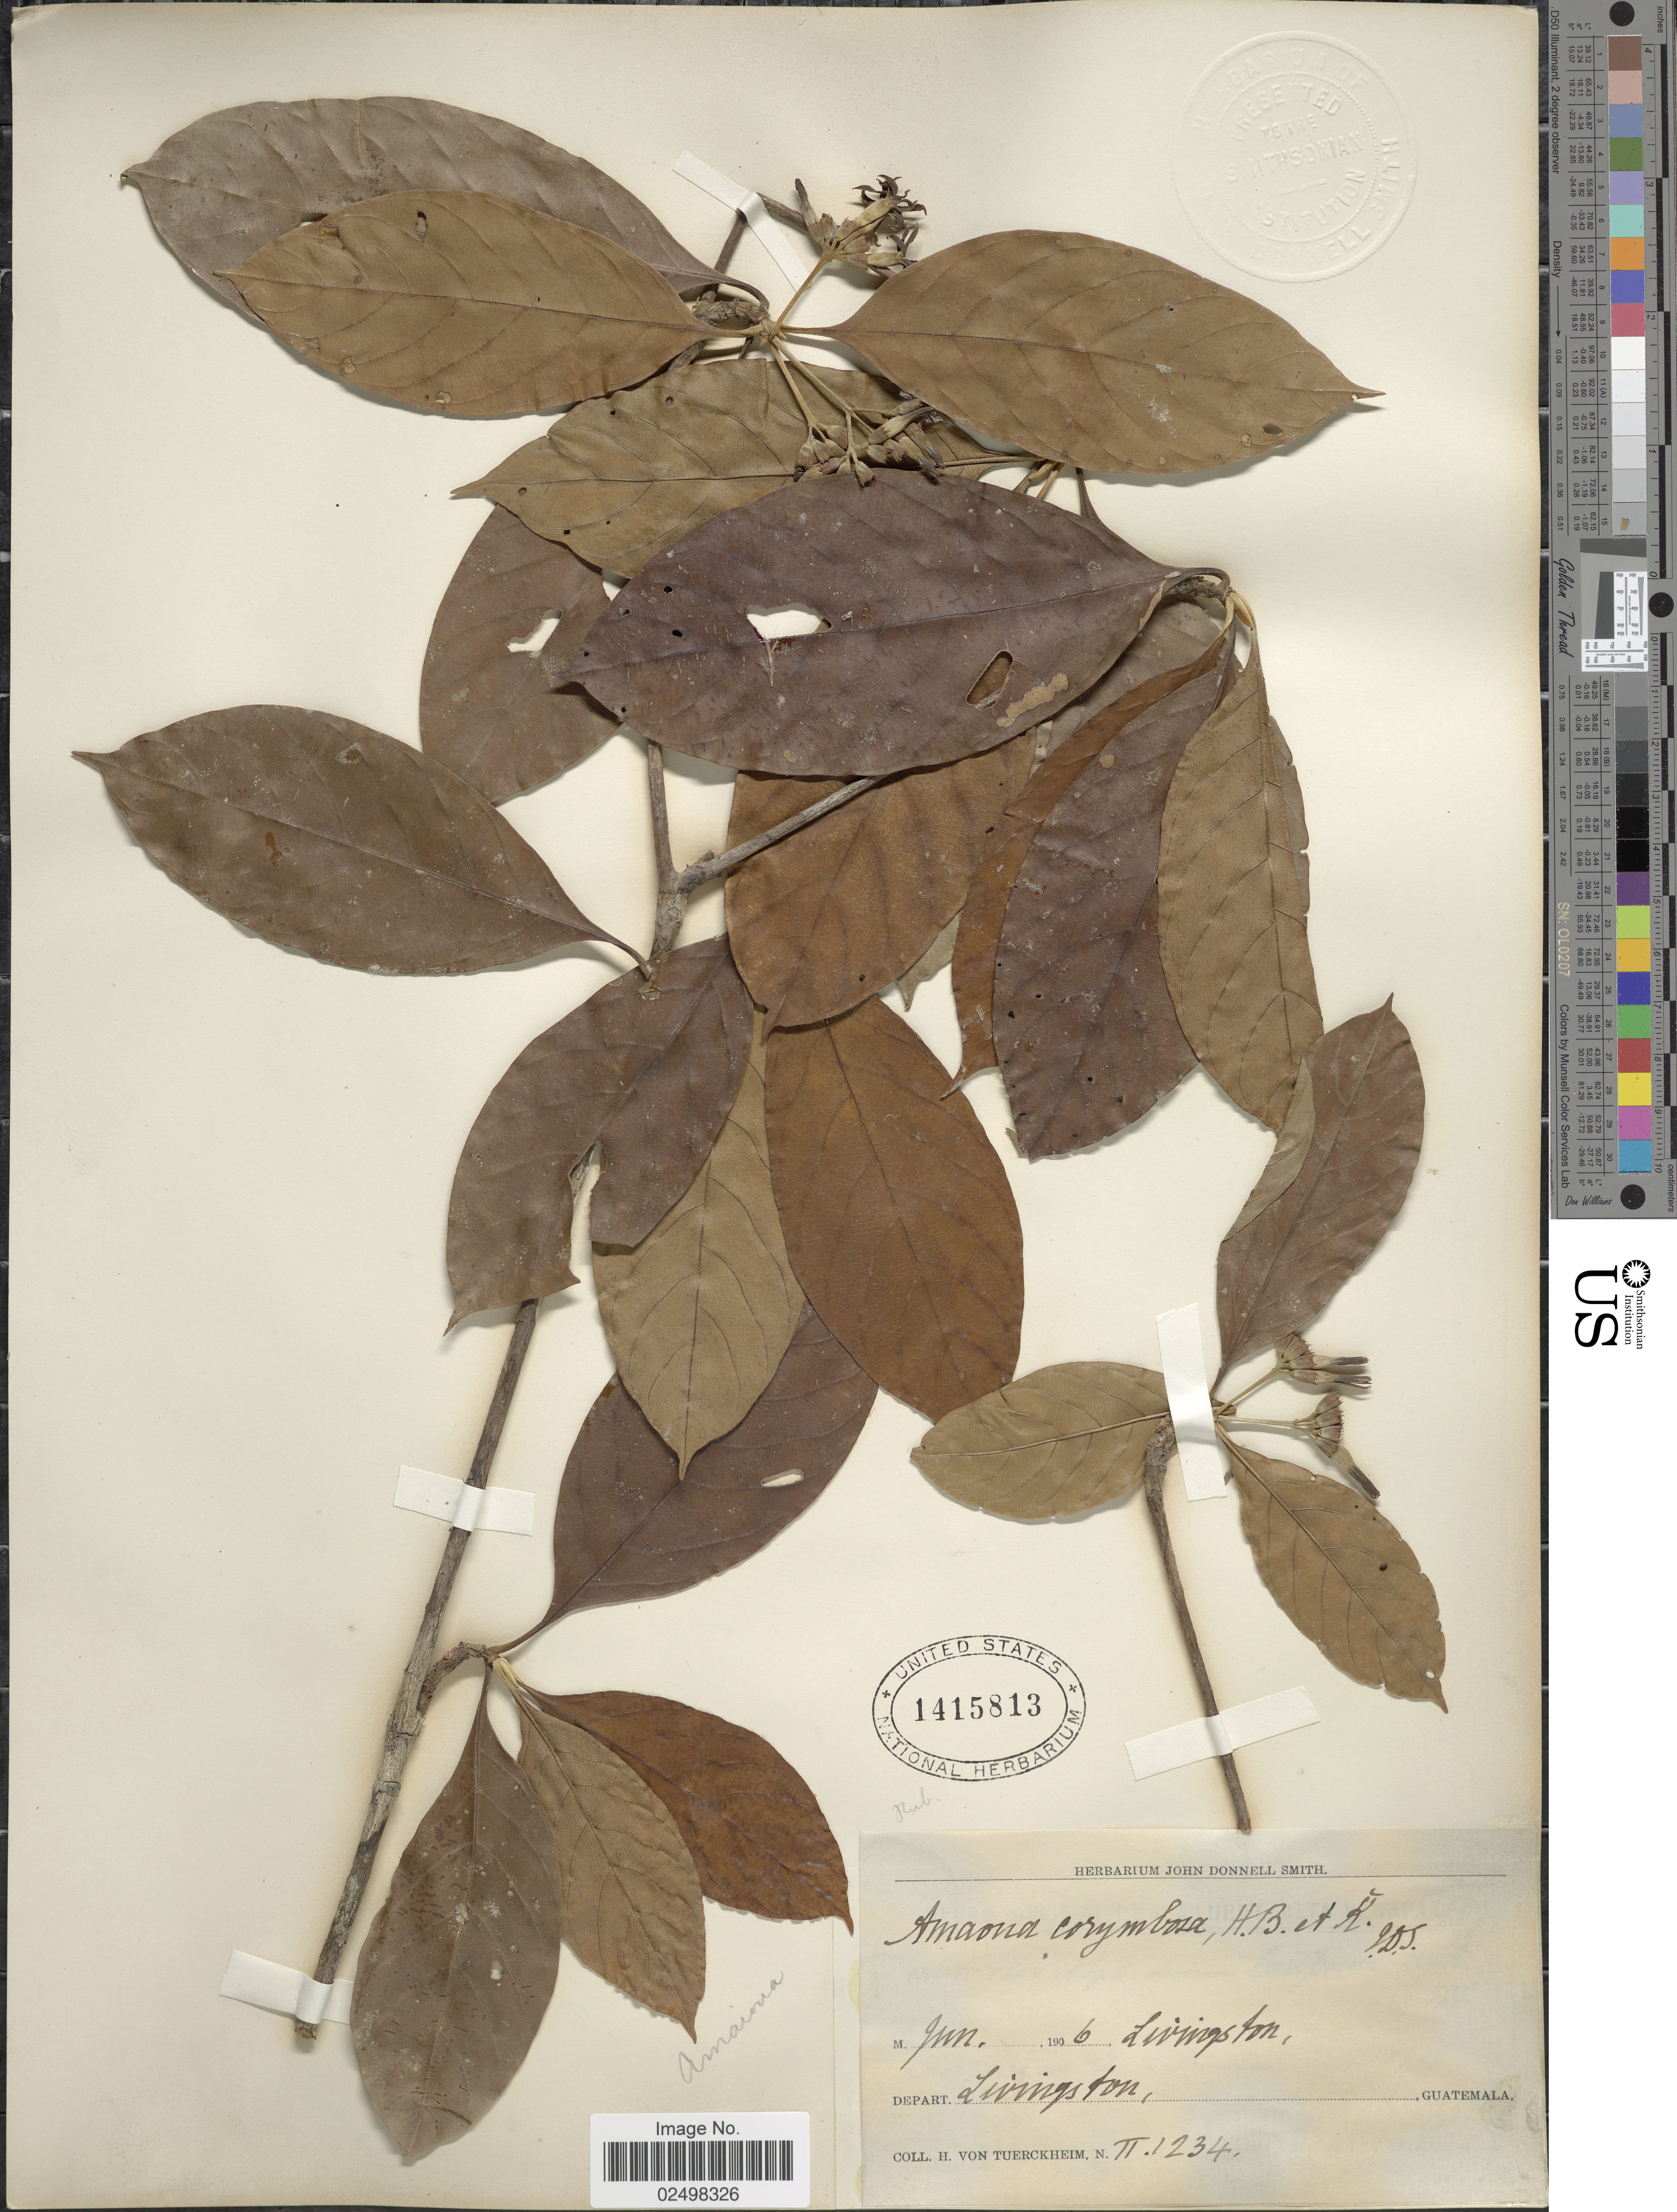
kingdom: Plantae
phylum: Tracheophyta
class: Magnoliopsida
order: Gentianales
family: Rubiaceae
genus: Amaioua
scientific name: Amaioua corymbosa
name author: Kunth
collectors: H. von Tuerckheim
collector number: II 1234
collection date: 1906-06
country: Guatemala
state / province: Izabal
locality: Livingston, Depart. Livingston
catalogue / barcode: US 1415813